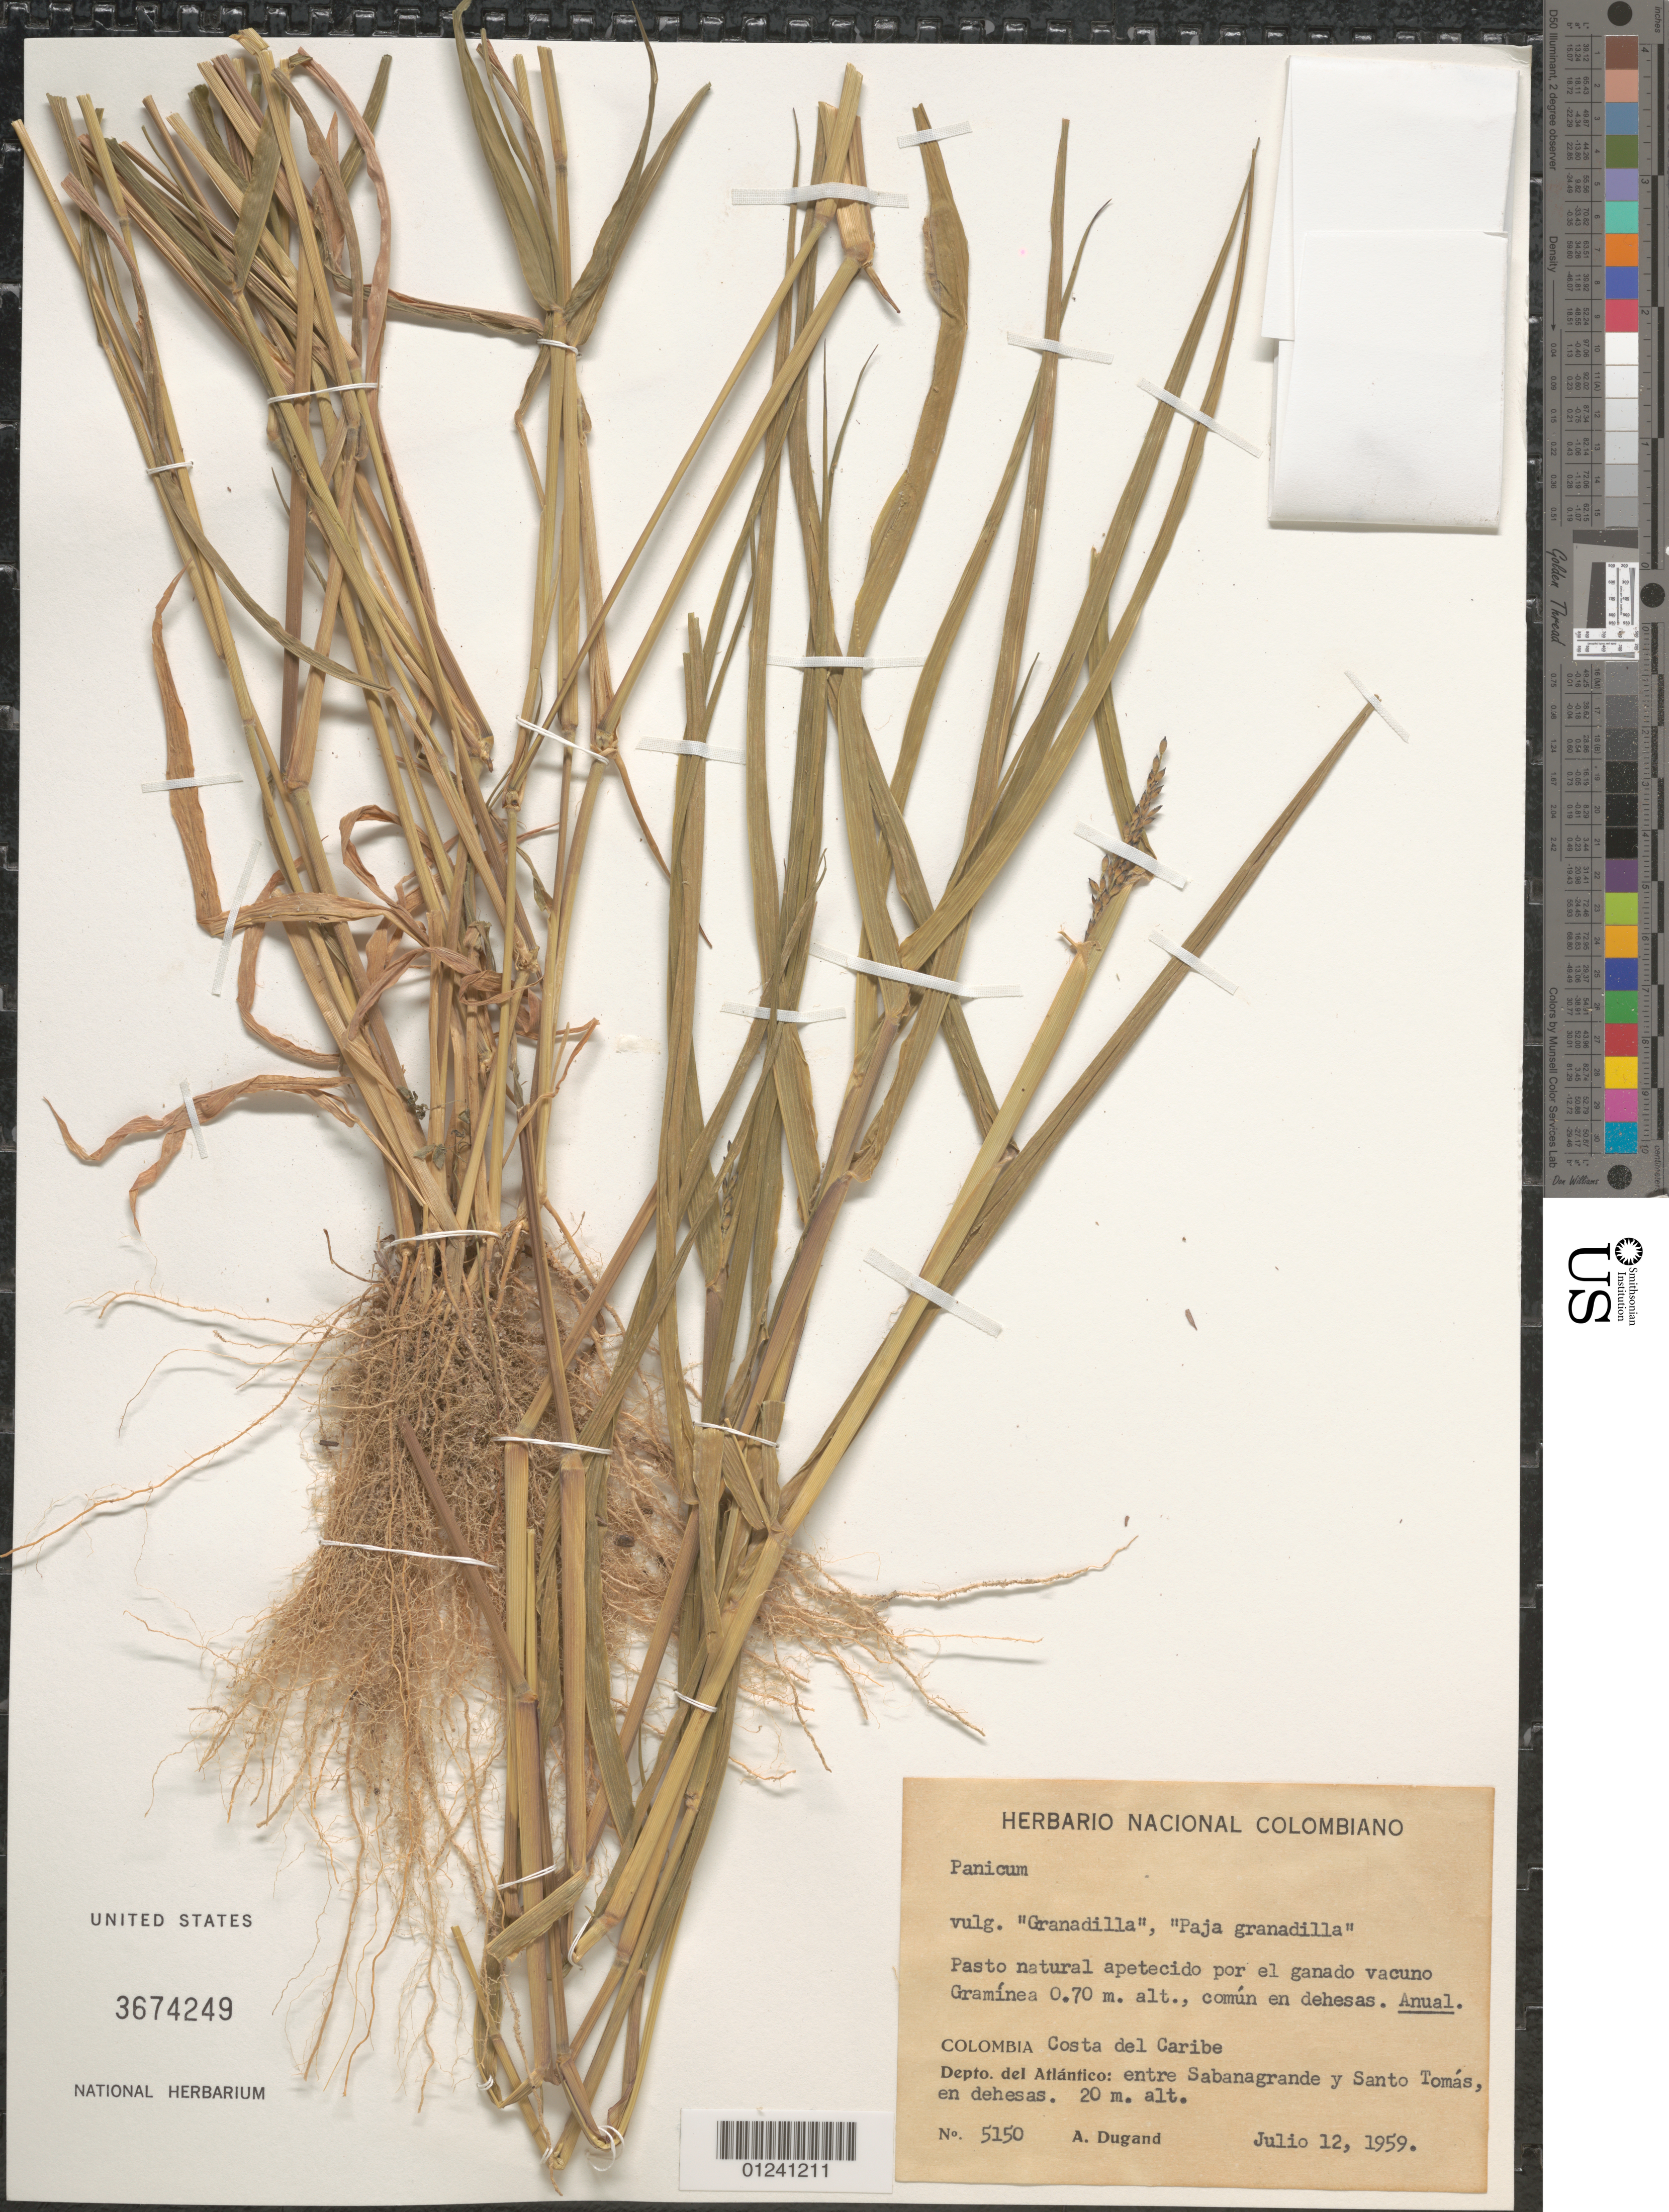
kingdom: Plantae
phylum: Tracheophyta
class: Liliopsida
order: Poales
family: Poaceae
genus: Panicum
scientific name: Panicum sp. nov.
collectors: A. Dugand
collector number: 5150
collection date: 1959-07-12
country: Colombia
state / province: Atlántico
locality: entre Sabanagrande y Santo Tomas, en dehesas.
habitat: Costa del Caribe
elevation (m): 20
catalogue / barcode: US 3674249